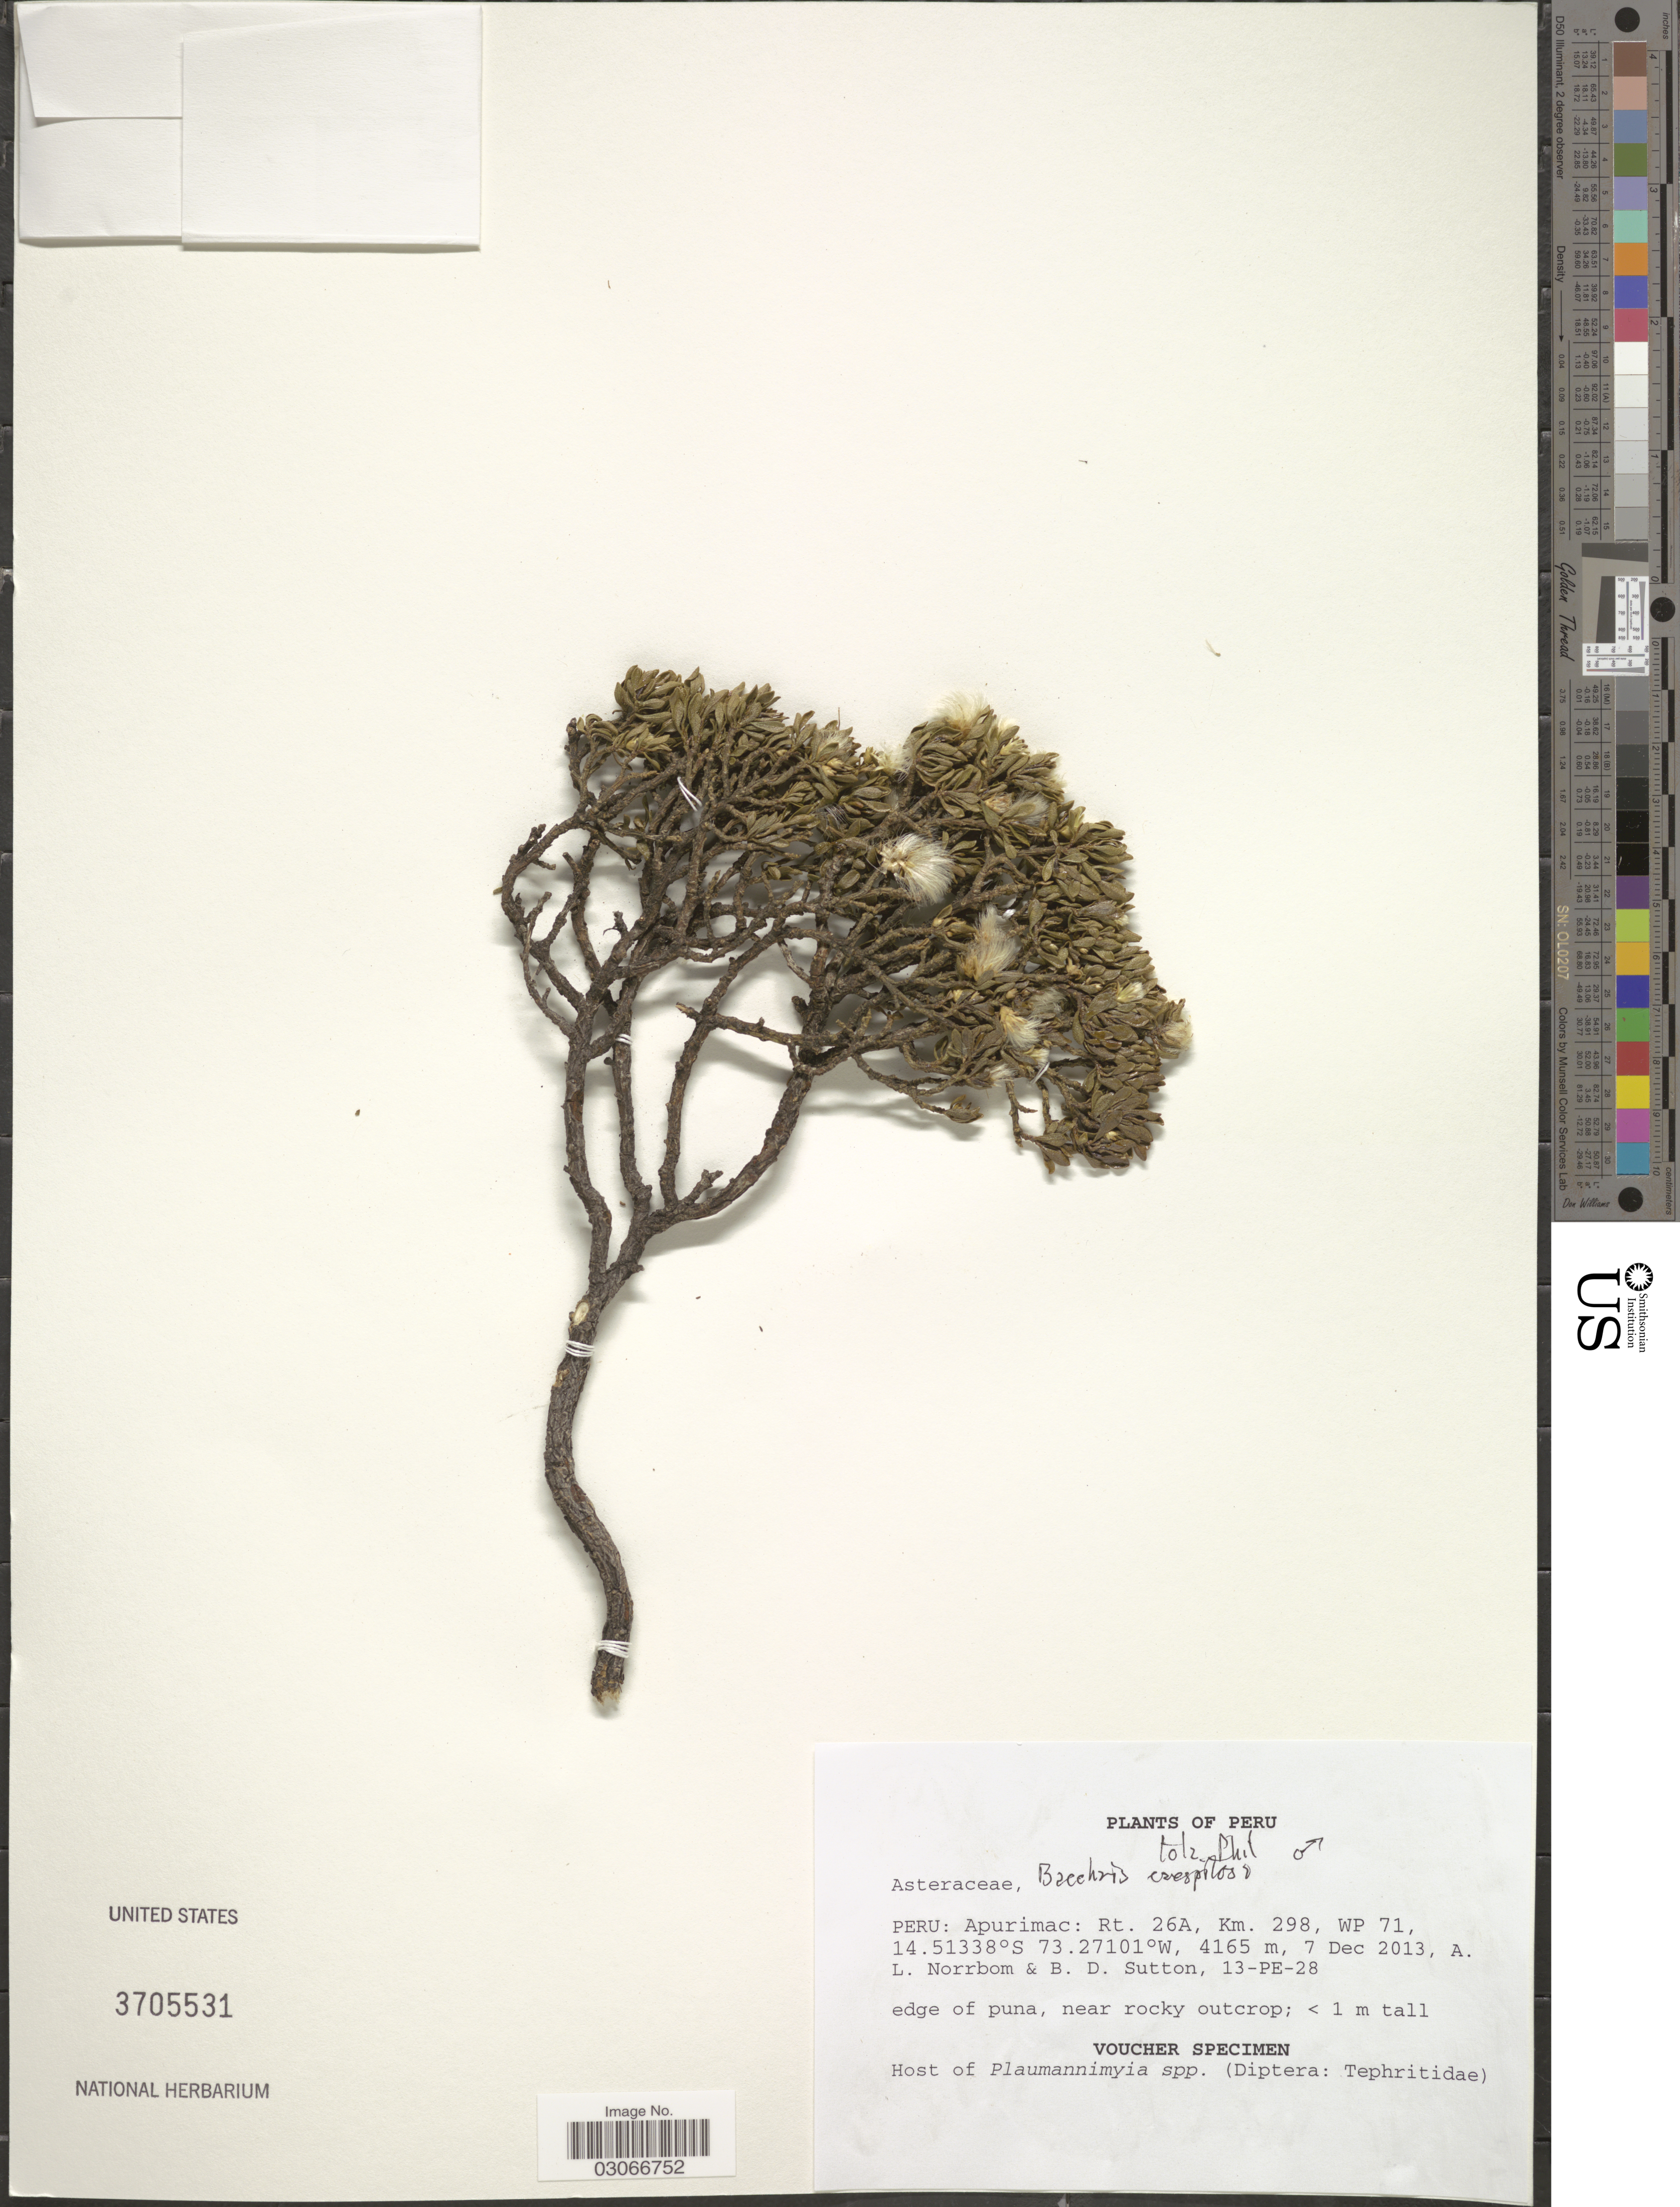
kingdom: Plantae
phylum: Tracheophyta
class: Magnoliopsida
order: Asterales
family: Asteraceae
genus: Baccharis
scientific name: Baccharis tola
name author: Phil.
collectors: A. L. Norrbom & B. Sutton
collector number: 13-PE-28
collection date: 2013-12-07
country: Peru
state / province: Apurímac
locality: Rt. 26A, Km. 298, WP 71.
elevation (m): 4165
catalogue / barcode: US 3705531